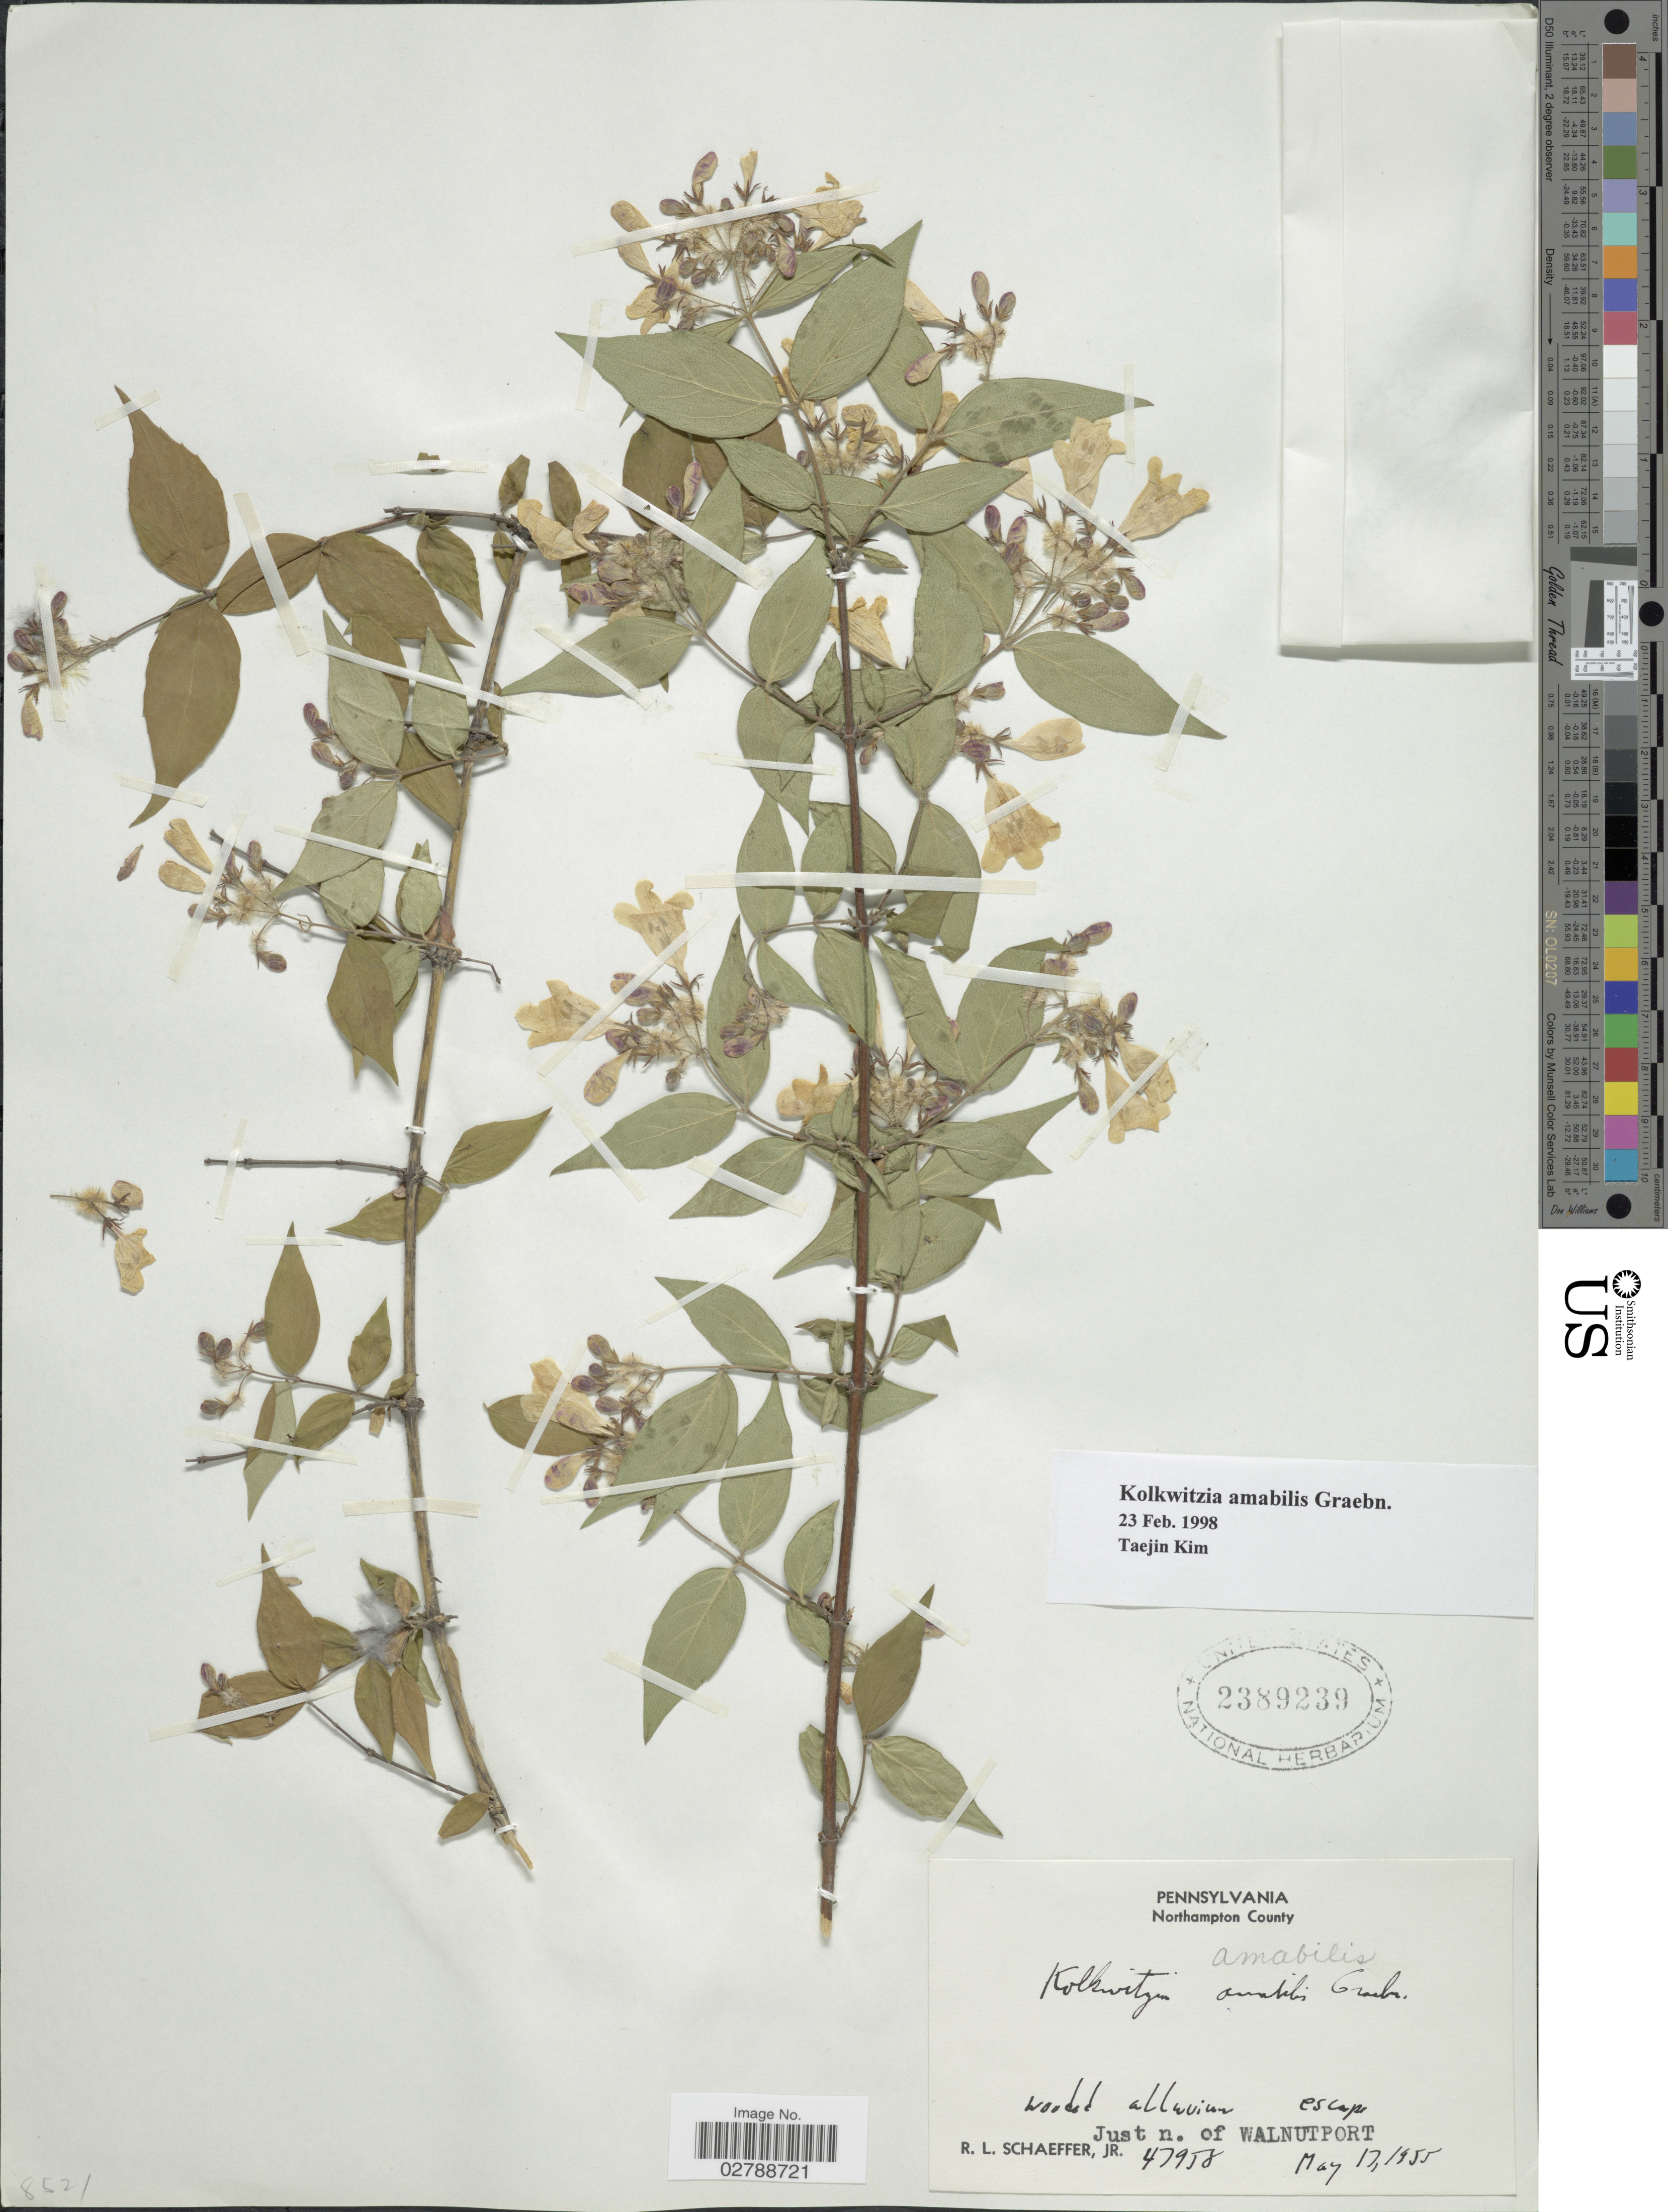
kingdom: Plantae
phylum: Tracheophyta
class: Magnoliopsida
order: Dipsacales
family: Caprifoliaceae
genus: Kolkwitzia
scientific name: Kolkwitzia amabilis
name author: Graebn.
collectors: R. L. Schaeffer Jr.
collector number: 47958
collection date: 1955-05-17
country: United States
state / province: Pennsylvania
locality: Northampton County. Just n. of Walnutport.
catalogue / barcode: US 2389239